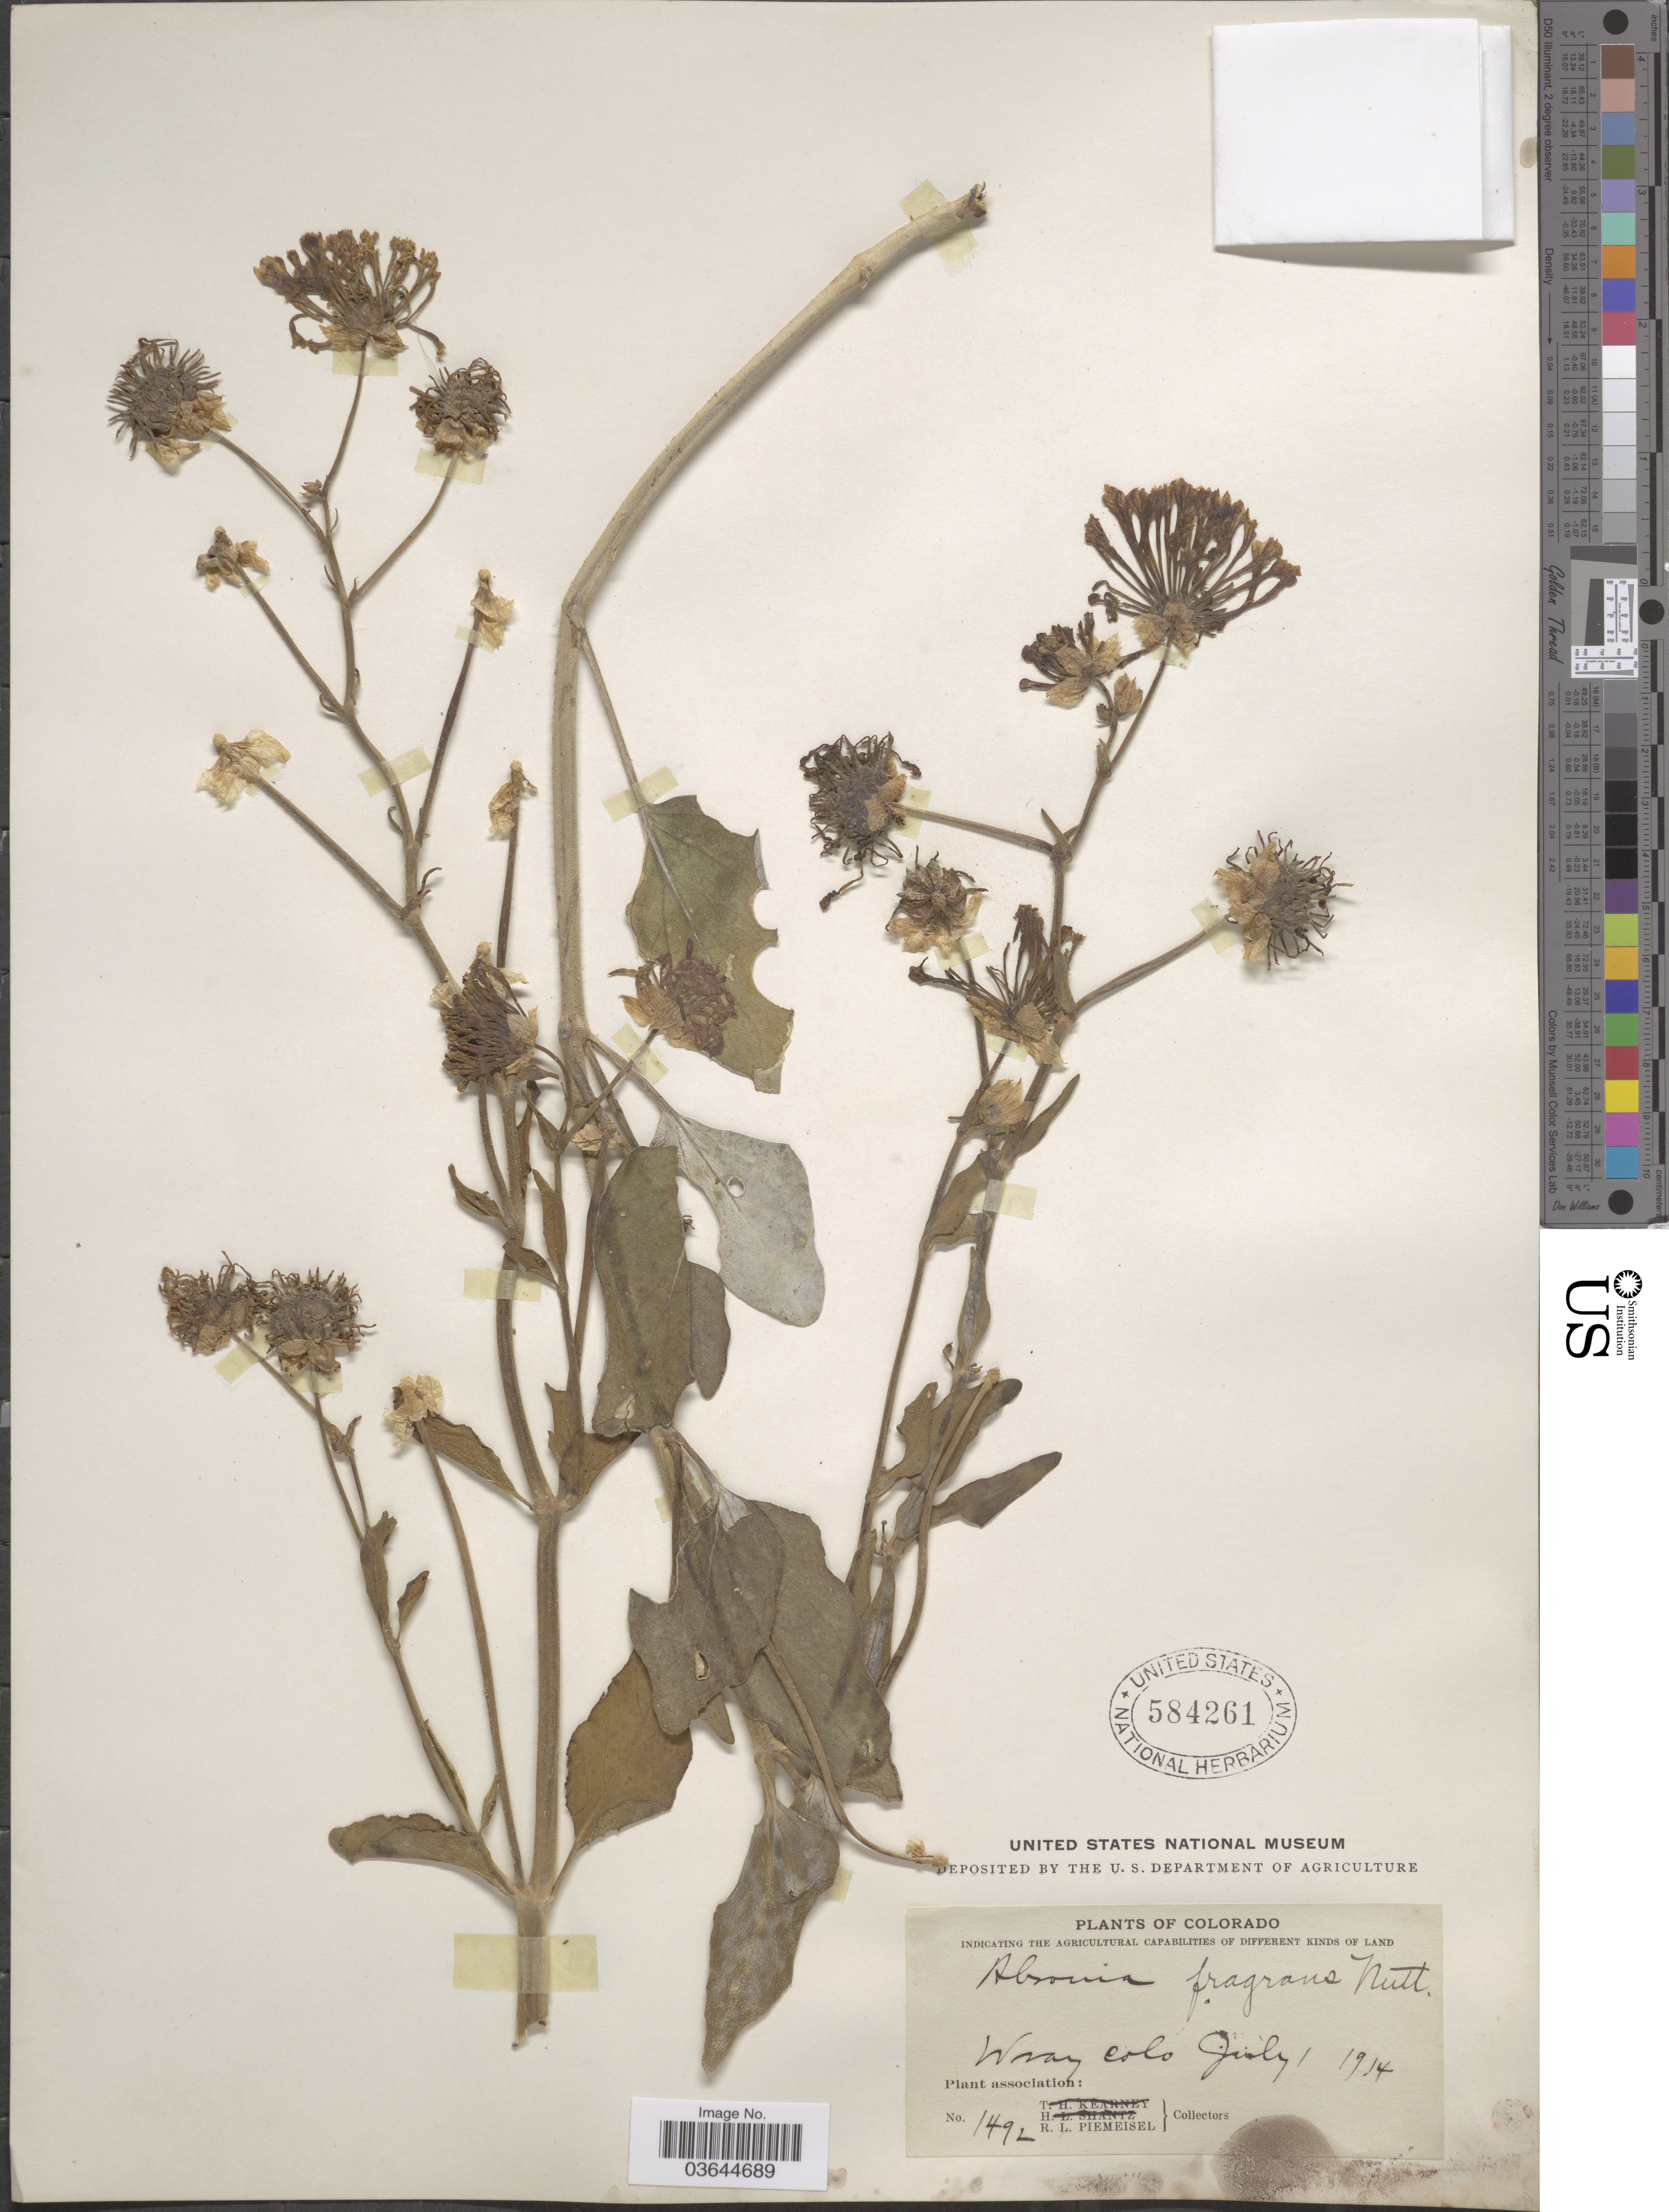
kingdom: Plantae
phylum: Tracheophyta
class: Magnoliopsida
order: Caryophyllales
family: Nyctaginaceae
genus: Abronia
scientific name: Abronia fragrans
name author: Nutt. ex Hook.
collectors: R. L. Piemeisel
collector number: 1492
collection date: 1914-07-01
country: United States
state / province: Colorado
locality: Wray.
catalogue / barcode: US 584261